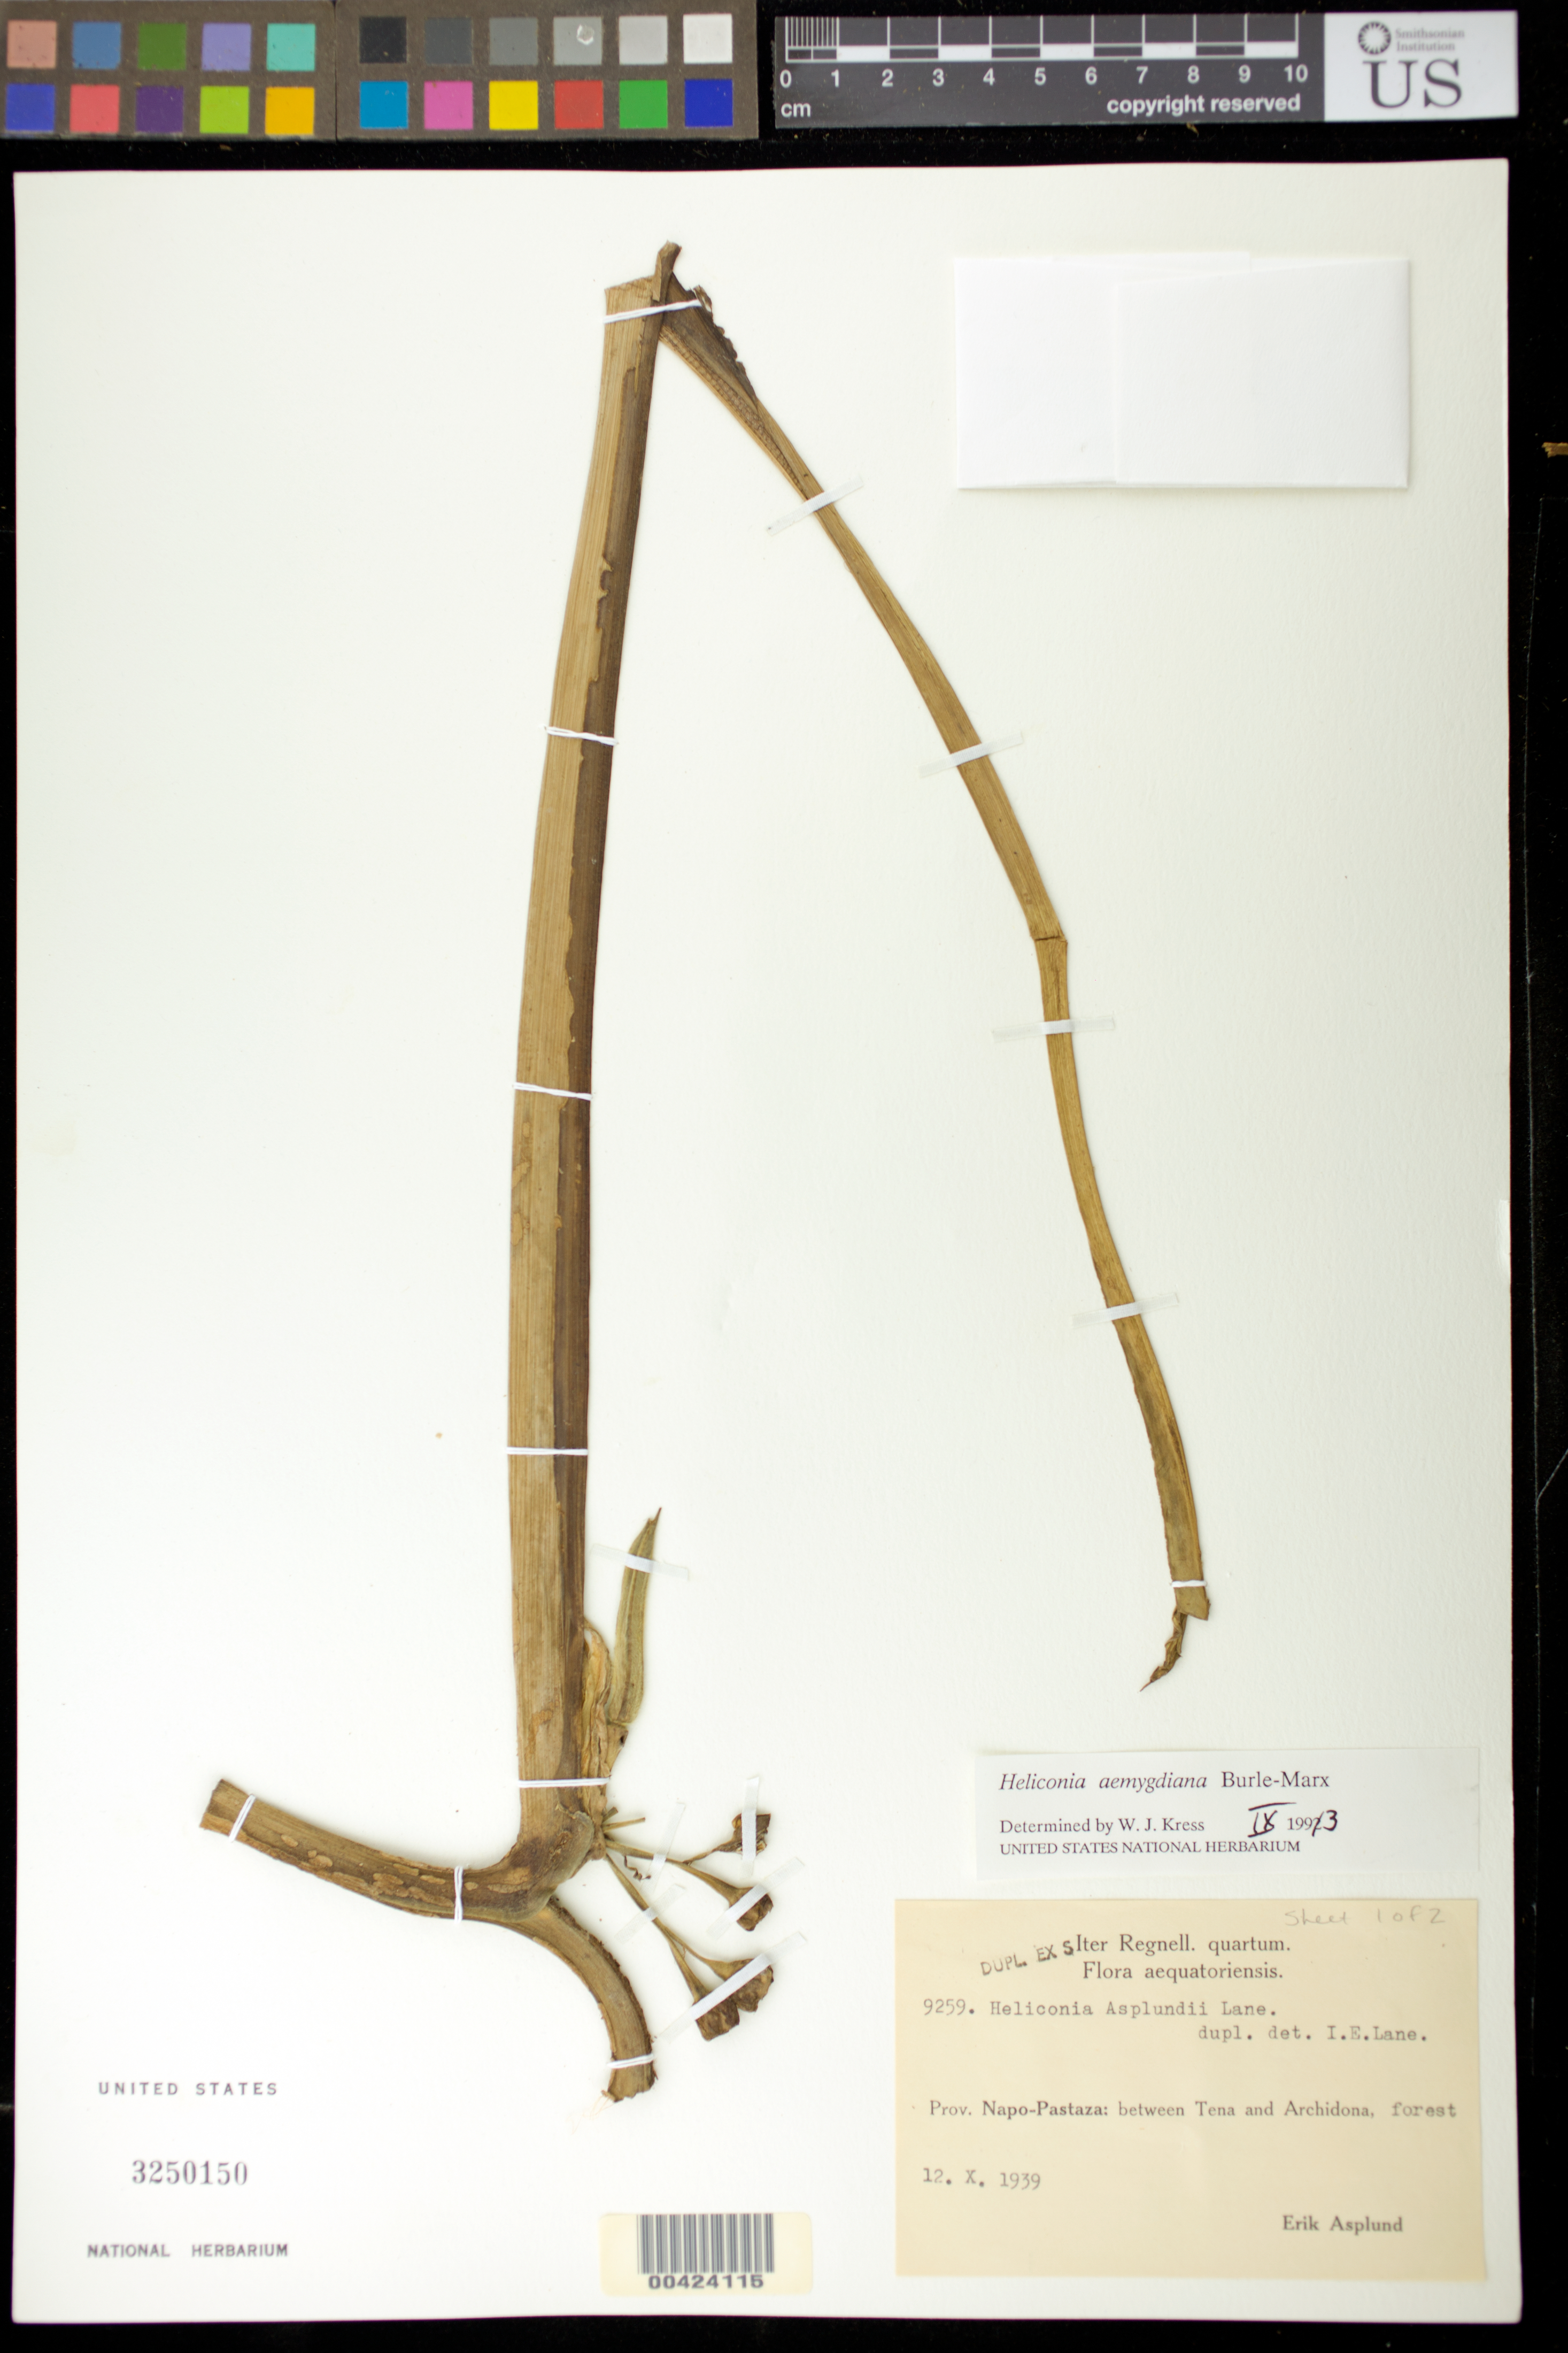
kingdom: Plantae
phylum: Tracheophyta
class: Liliopsida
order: Zingiberales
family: Heliconiaceae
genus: Heliconia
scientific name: Heliconia aemygdiana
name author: Burle-Marx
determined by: Kress, W. J., (US), Smithsonian Institution - National Museum of Natural History (UNITED STATES)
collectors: E. Asplund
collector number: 9259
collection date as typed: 12 Oct 1940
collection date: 1940-10-12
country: Ecuador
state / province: Napo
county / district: Archidona / Tena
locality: Between Tena and archidona, Prov. of Napo-pastaza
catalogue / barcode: US 3250150